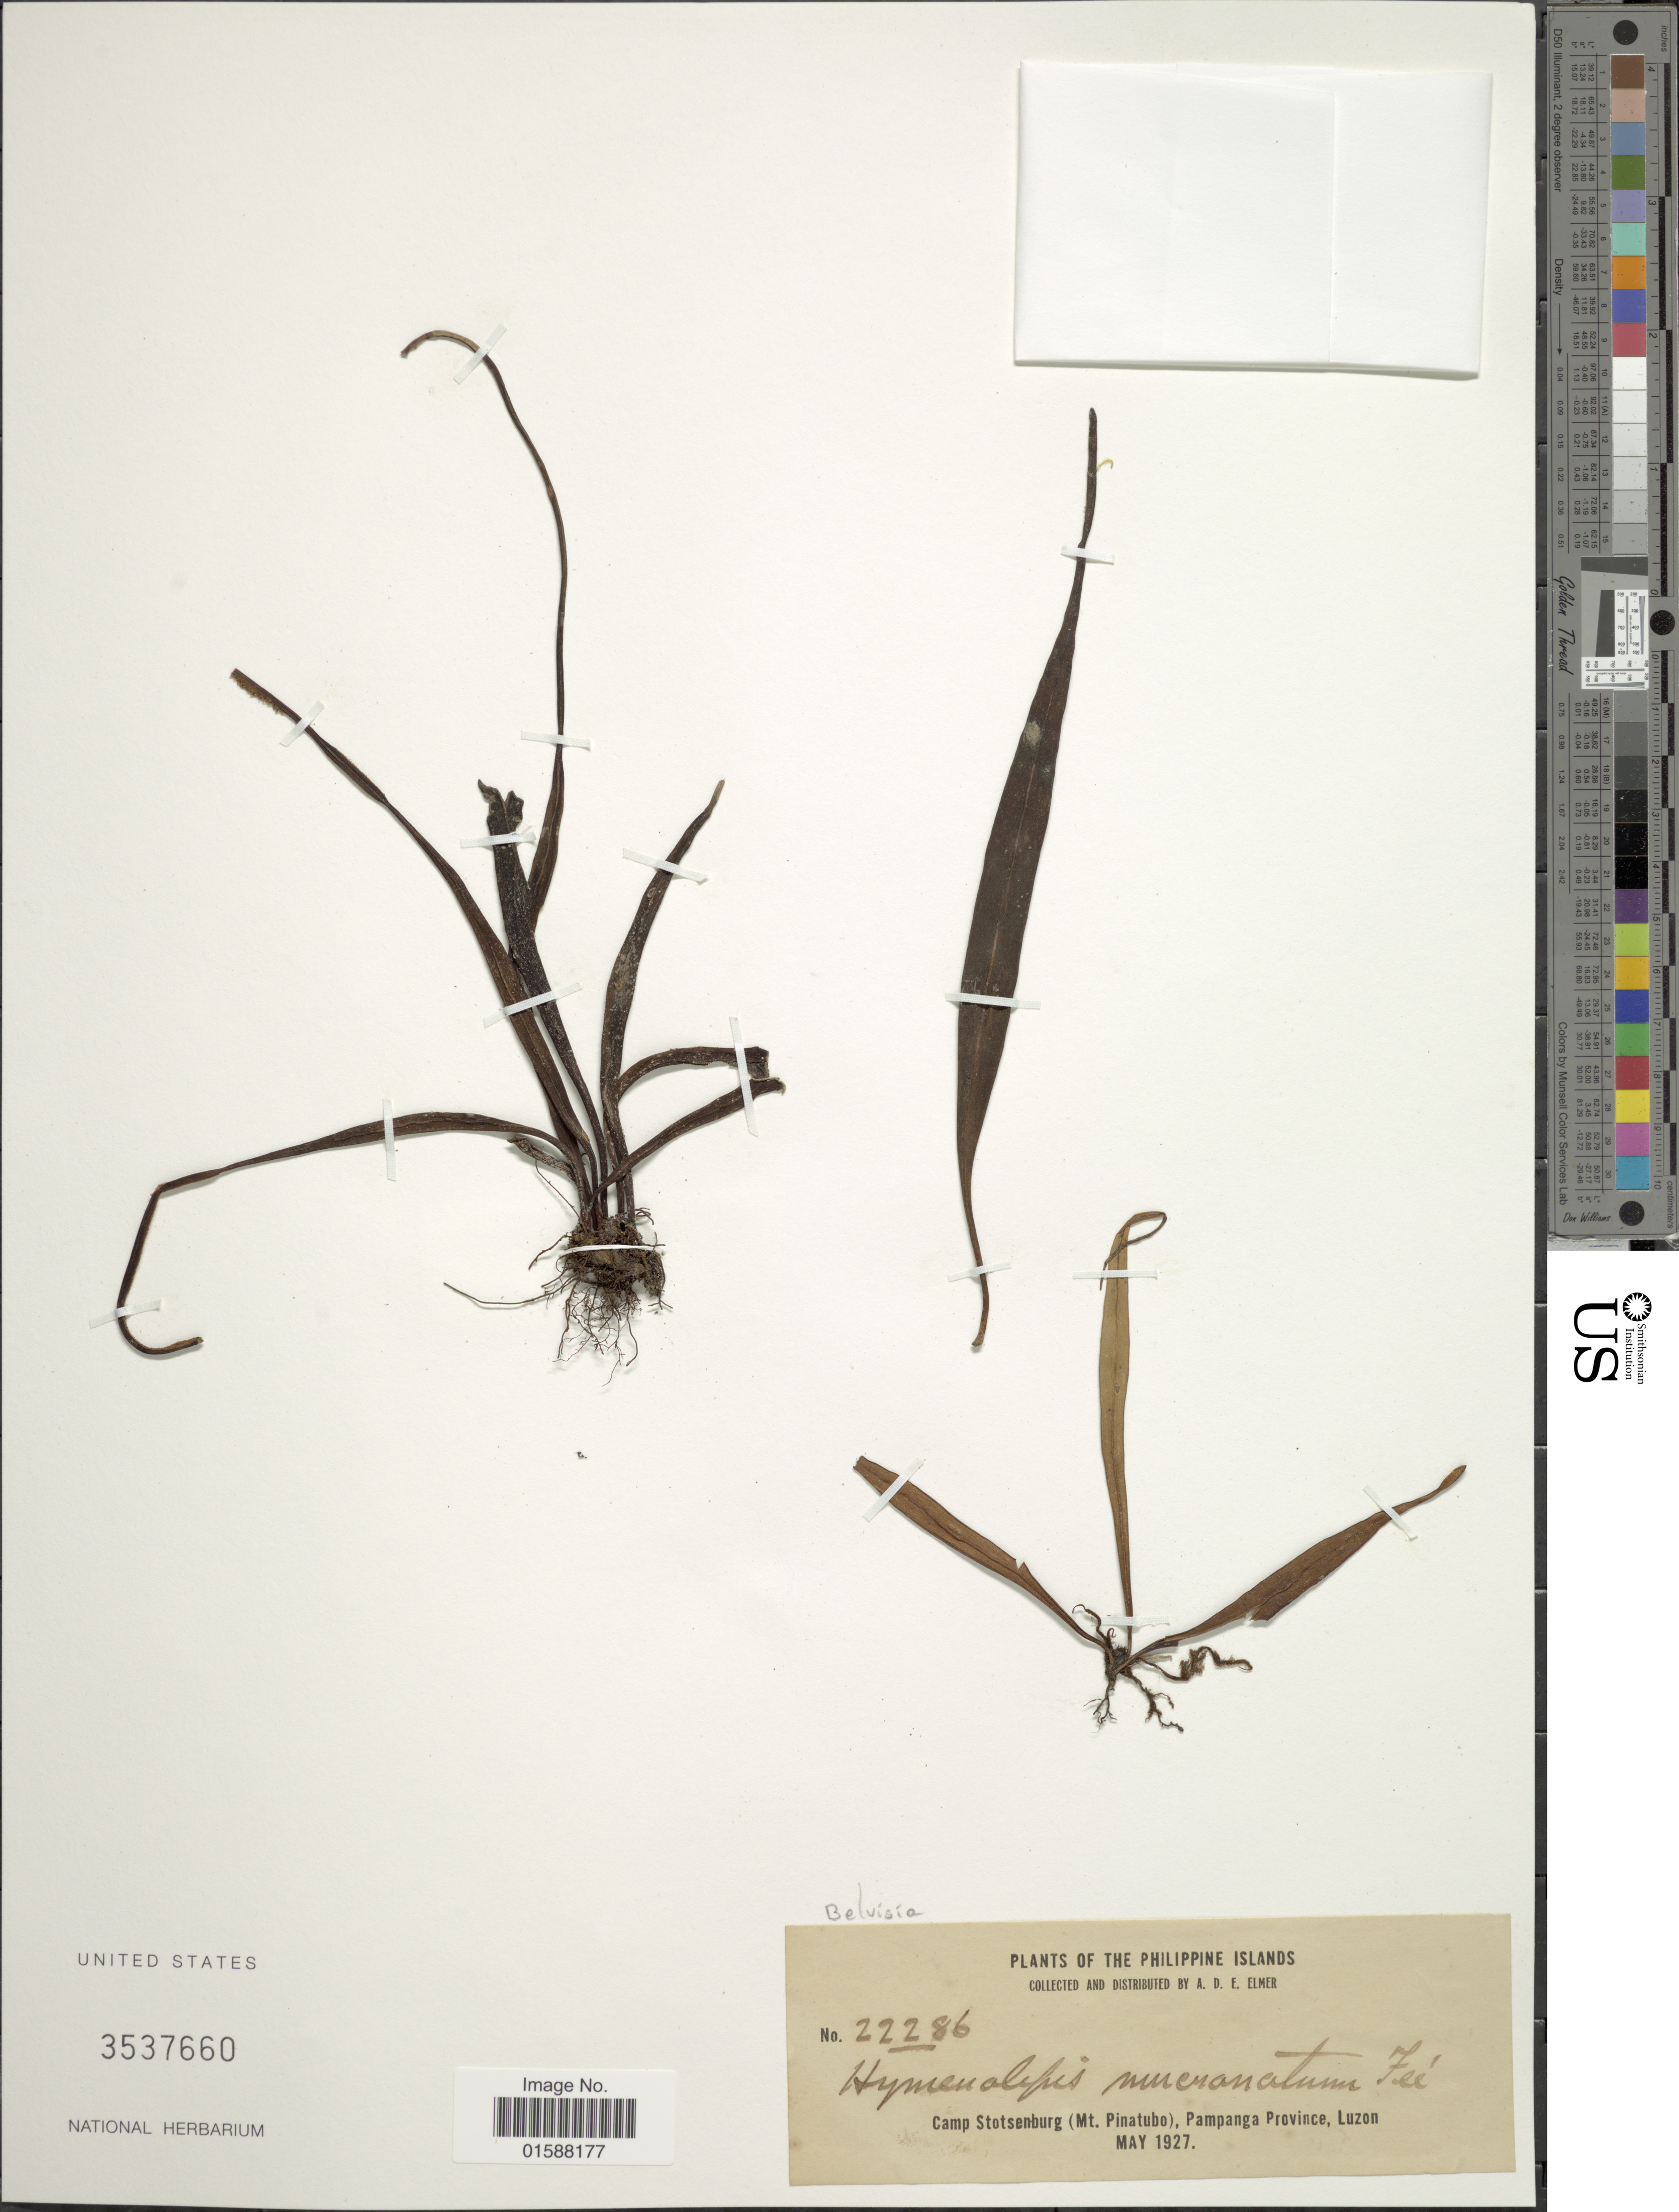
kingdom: Plantae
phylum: Tracheophyta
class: Polypodiopsida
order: Polypodiales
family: Polypodiaceae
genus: Lepisorus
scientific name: Lepisorus mucronatus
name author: (Fée) Li S. Wang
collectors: A. D. E. Elmer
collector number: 22286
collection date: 1927-05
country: Philippines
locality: Philippine Islands, Camp Stotsenburg (Mt. Pinatubo), Pampanga Province, Luzon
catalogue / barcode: US 3537660